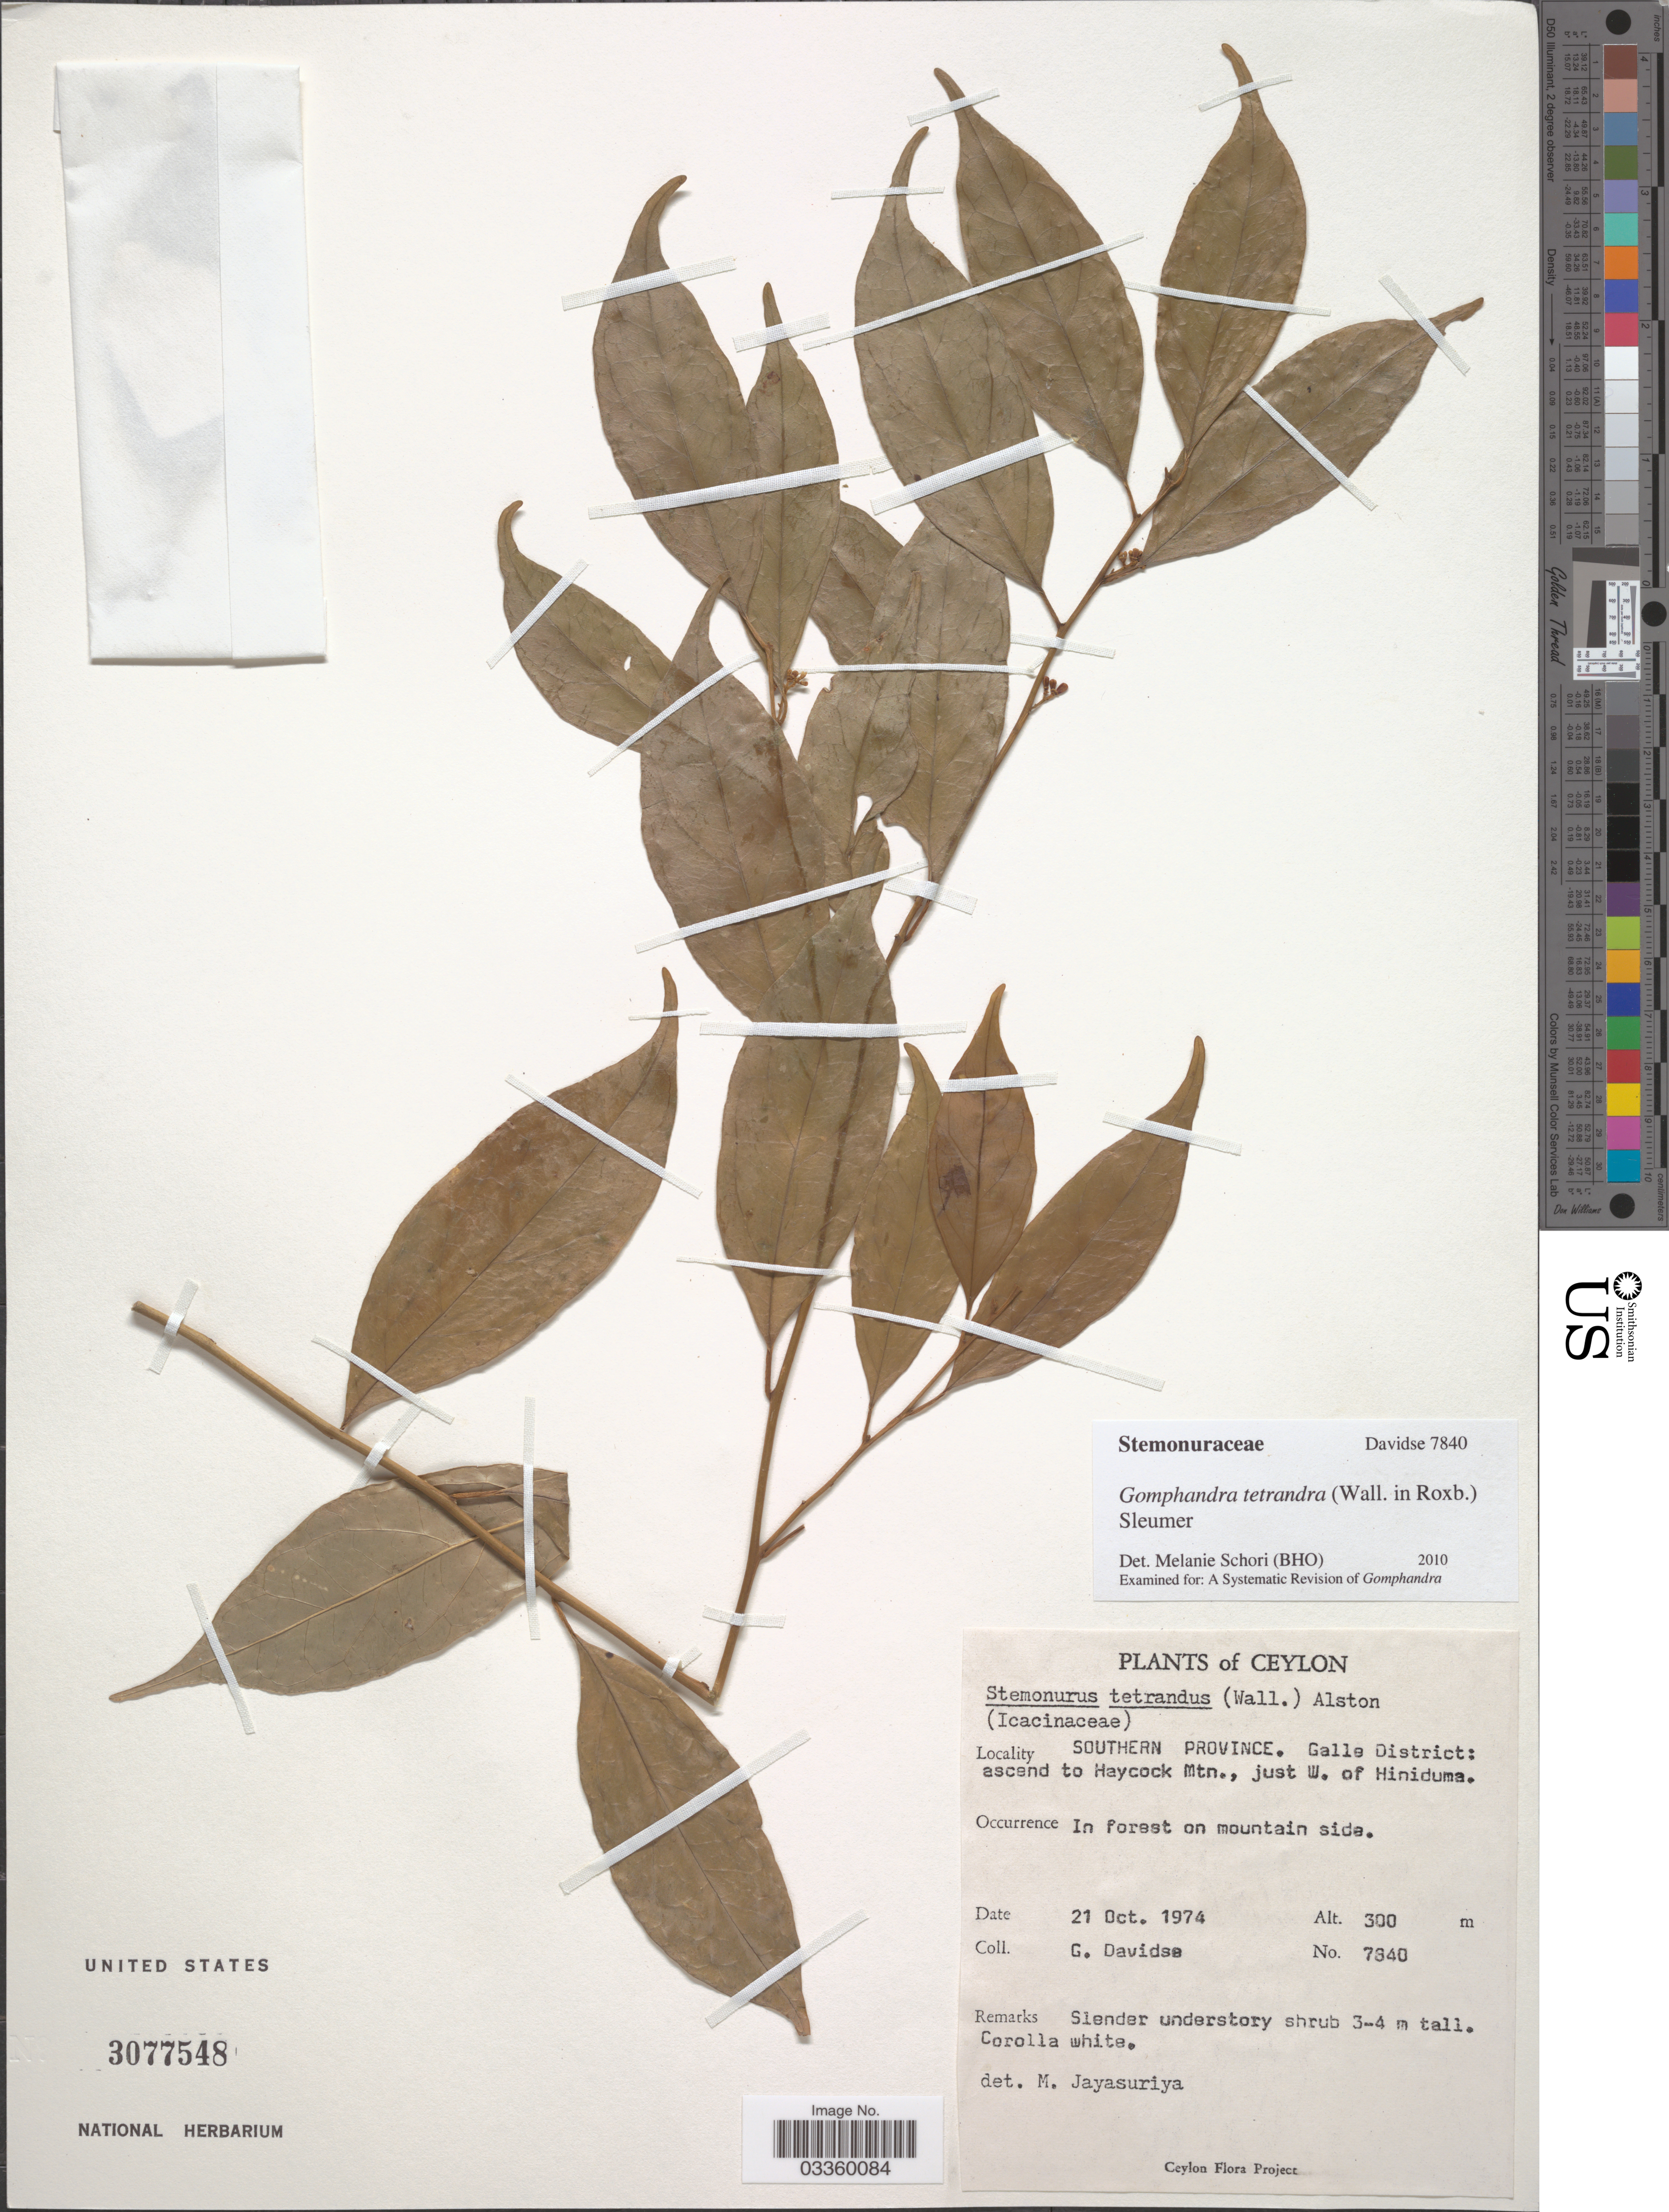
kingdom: Plantae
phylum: Tracheophyta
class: Magnoliopsida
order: Cardiopteridales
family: Stemonuraceae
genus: Gomphandra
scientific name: Gomphandra tetrandra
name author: (Wall.) Sleumer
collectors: G. Davidse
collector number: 7840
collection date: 1974-10-21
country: Sri Lanka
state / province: Southern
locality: Ceylon. Galle District: ascend to Haycock Mtn., just W. of Hiniduma.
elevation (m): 300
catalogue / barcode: US 3077548